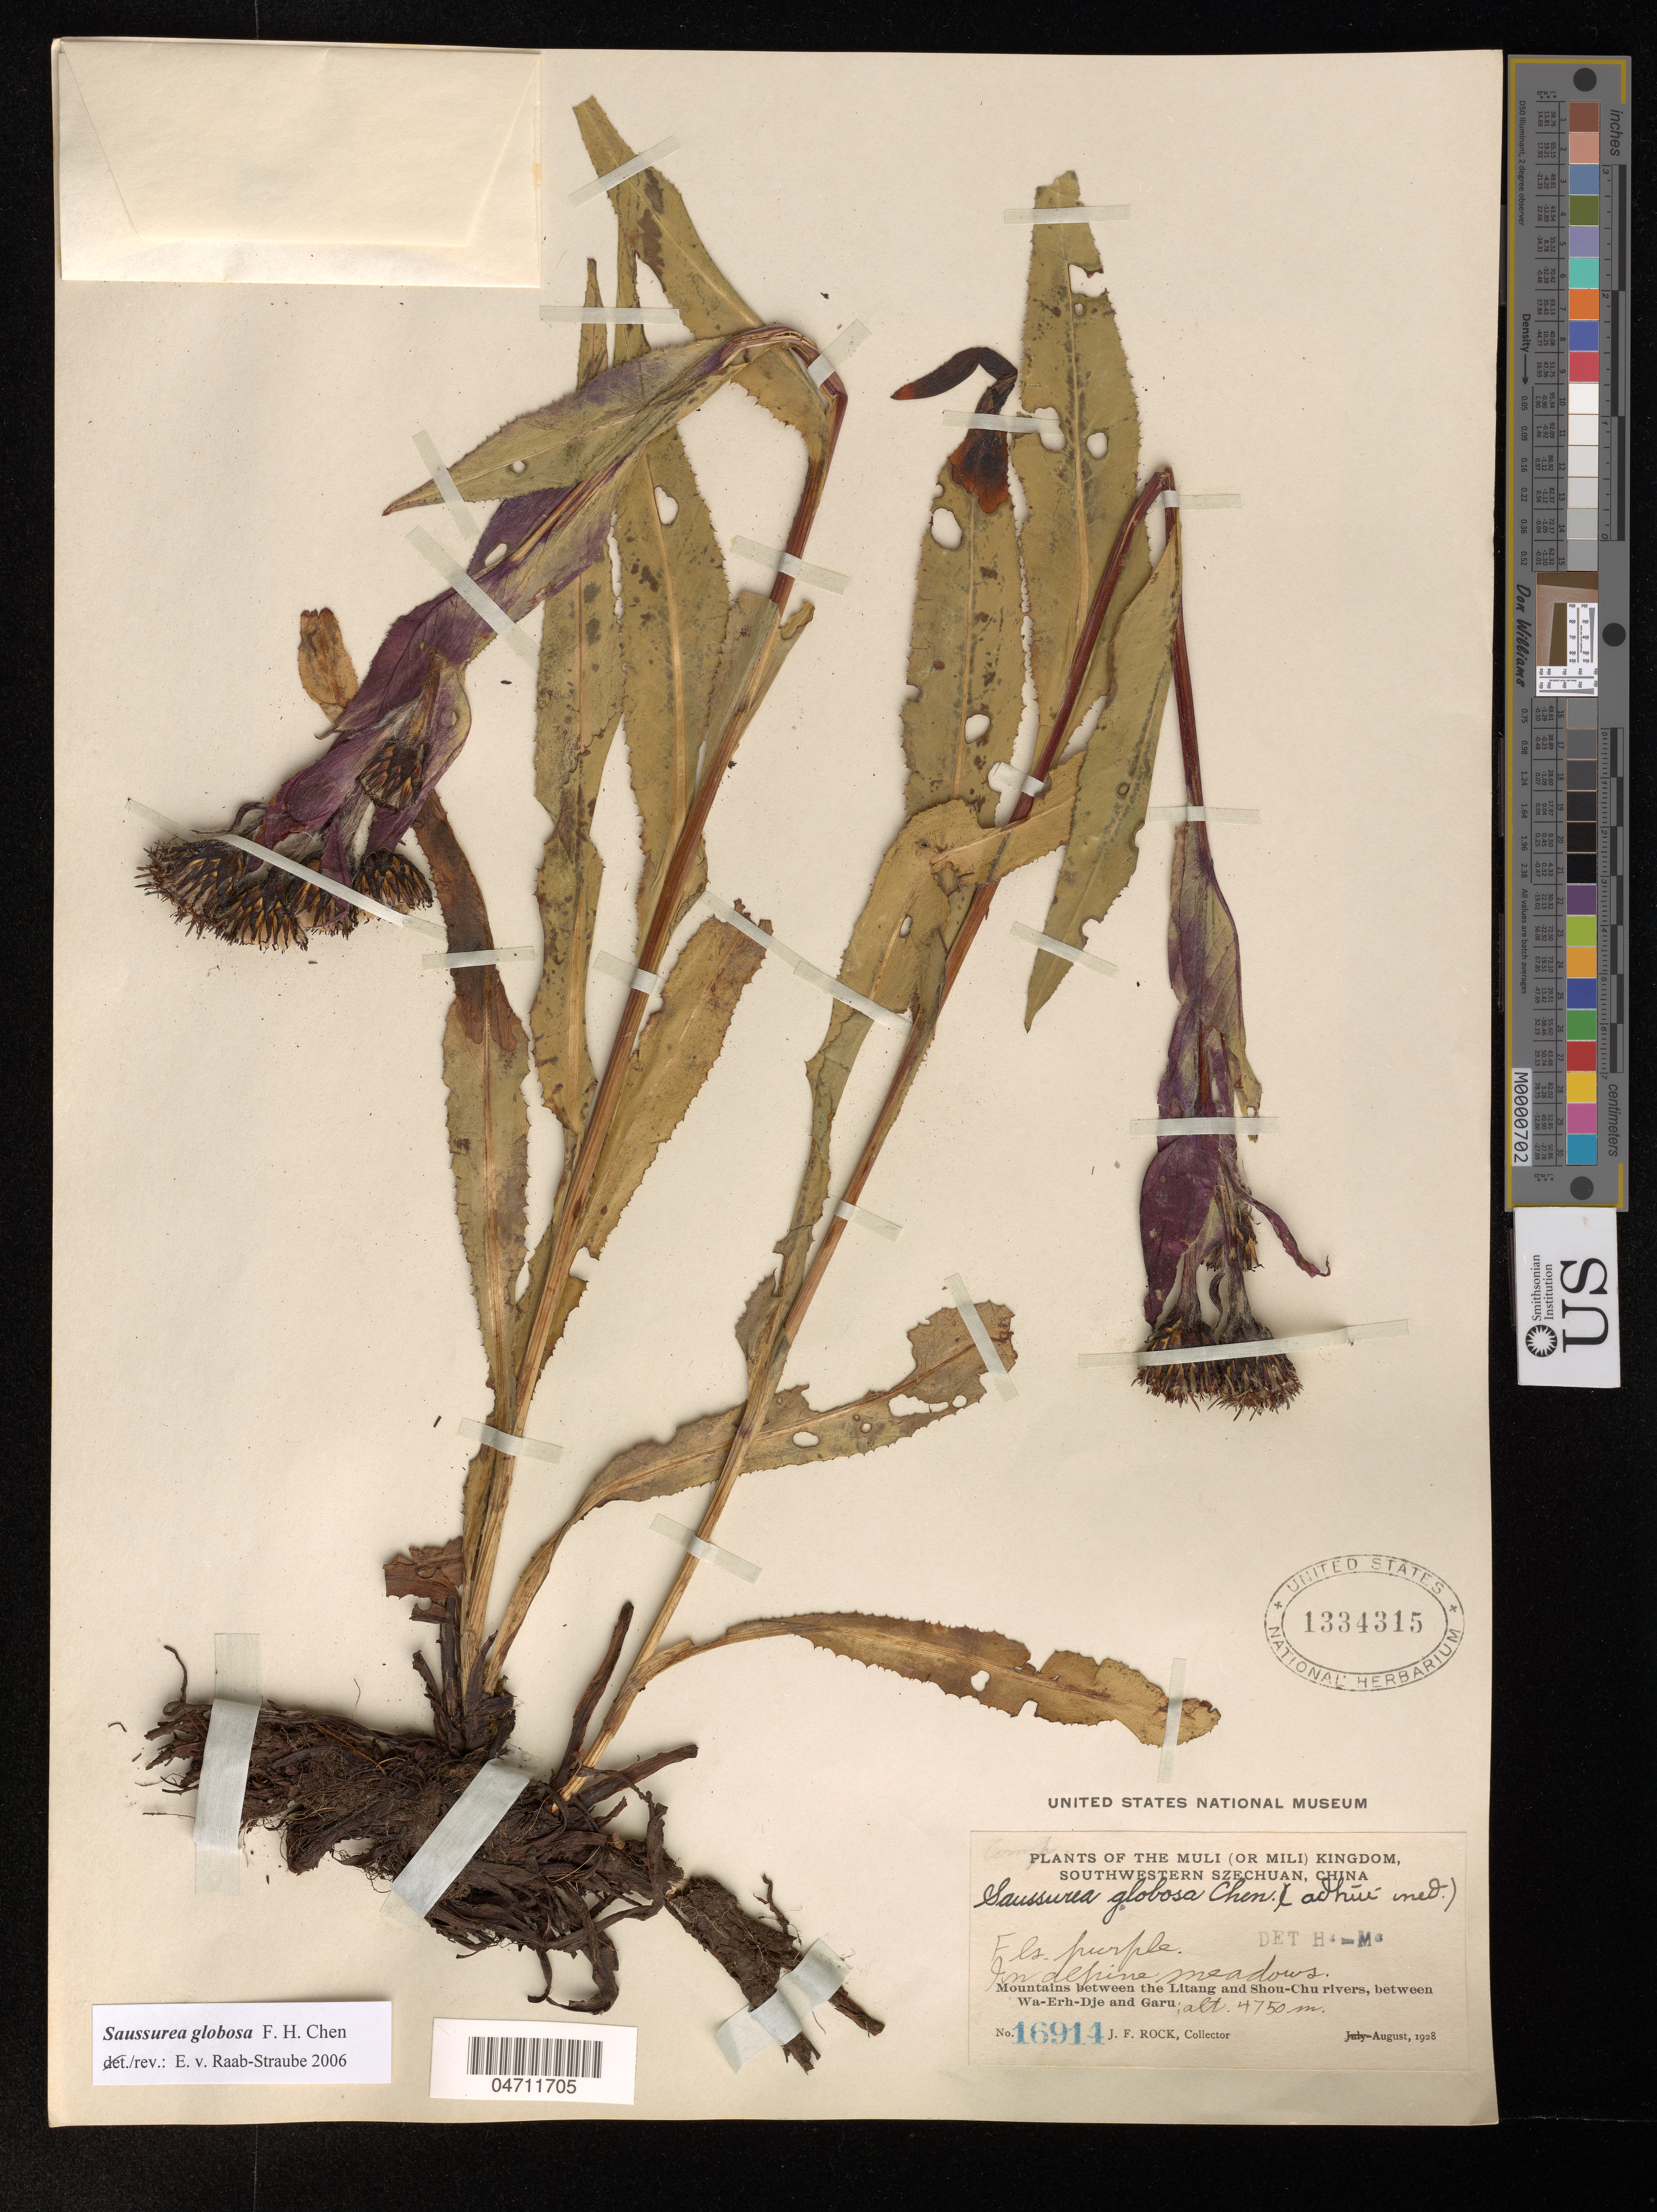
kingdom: Plantae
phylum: Tracheophyta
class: Magnoliopsida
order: Asterales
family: Asteraceae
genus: Saussurea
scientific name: Saussurea globosa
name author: F.H. Chen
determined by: Raab-Straube, Eckhard von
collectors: J. F. Rock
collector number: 16914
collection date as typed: Aug 1928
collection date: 1928-08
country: China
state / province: Sichuan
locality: Between Wa-erh-dje and Muli Gomba.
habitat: In depine meadows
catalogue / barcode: US 1334315